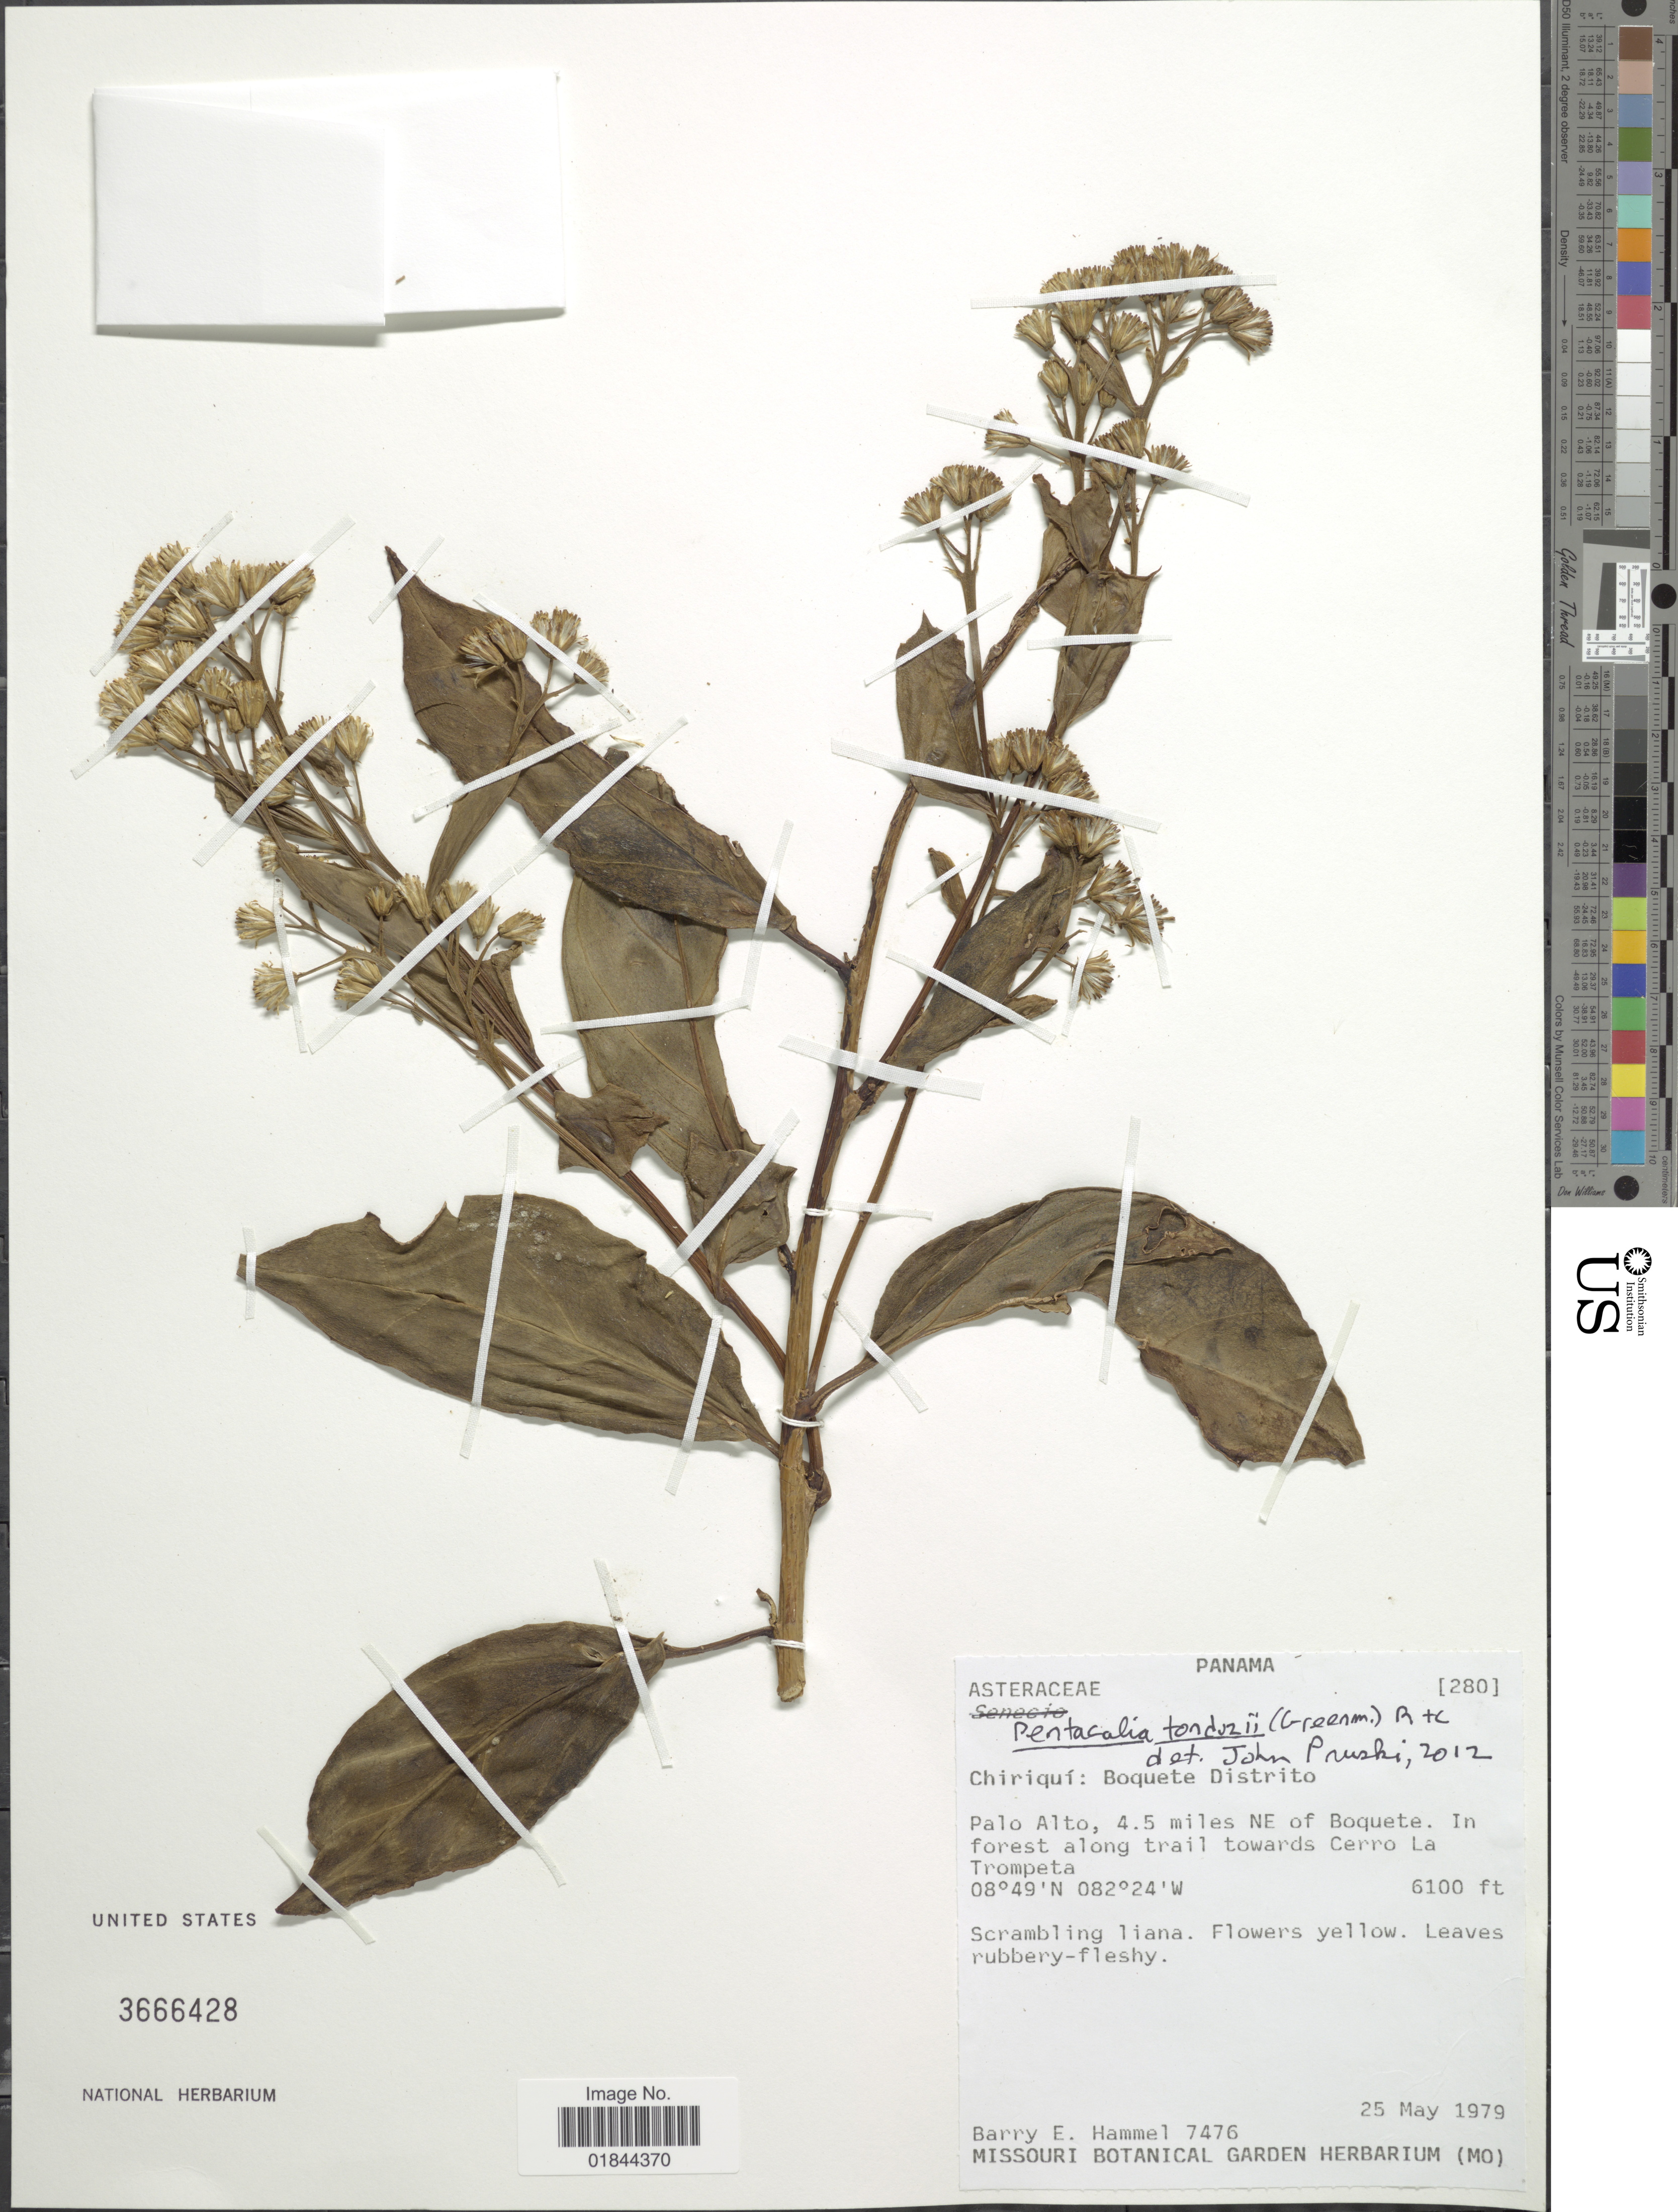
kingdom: Plantae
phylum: Tracheophyta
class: Magnoliopsida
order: Asterales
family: Asteraceae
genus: Pentacalia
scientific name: Pentacalia tonduzii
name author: (Greenm. ex Standl.) H. Rob. & Cuatrec.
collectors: B. Hammel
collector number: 7476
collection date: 1979-05-25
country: Panama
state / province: Chiriqui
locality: Boquete Distrito, Palo Alto, 4.5 miles NE of Boquete. in forest along trail towards Cerro La Trompeta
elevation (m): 1859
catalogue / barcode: US 3666428